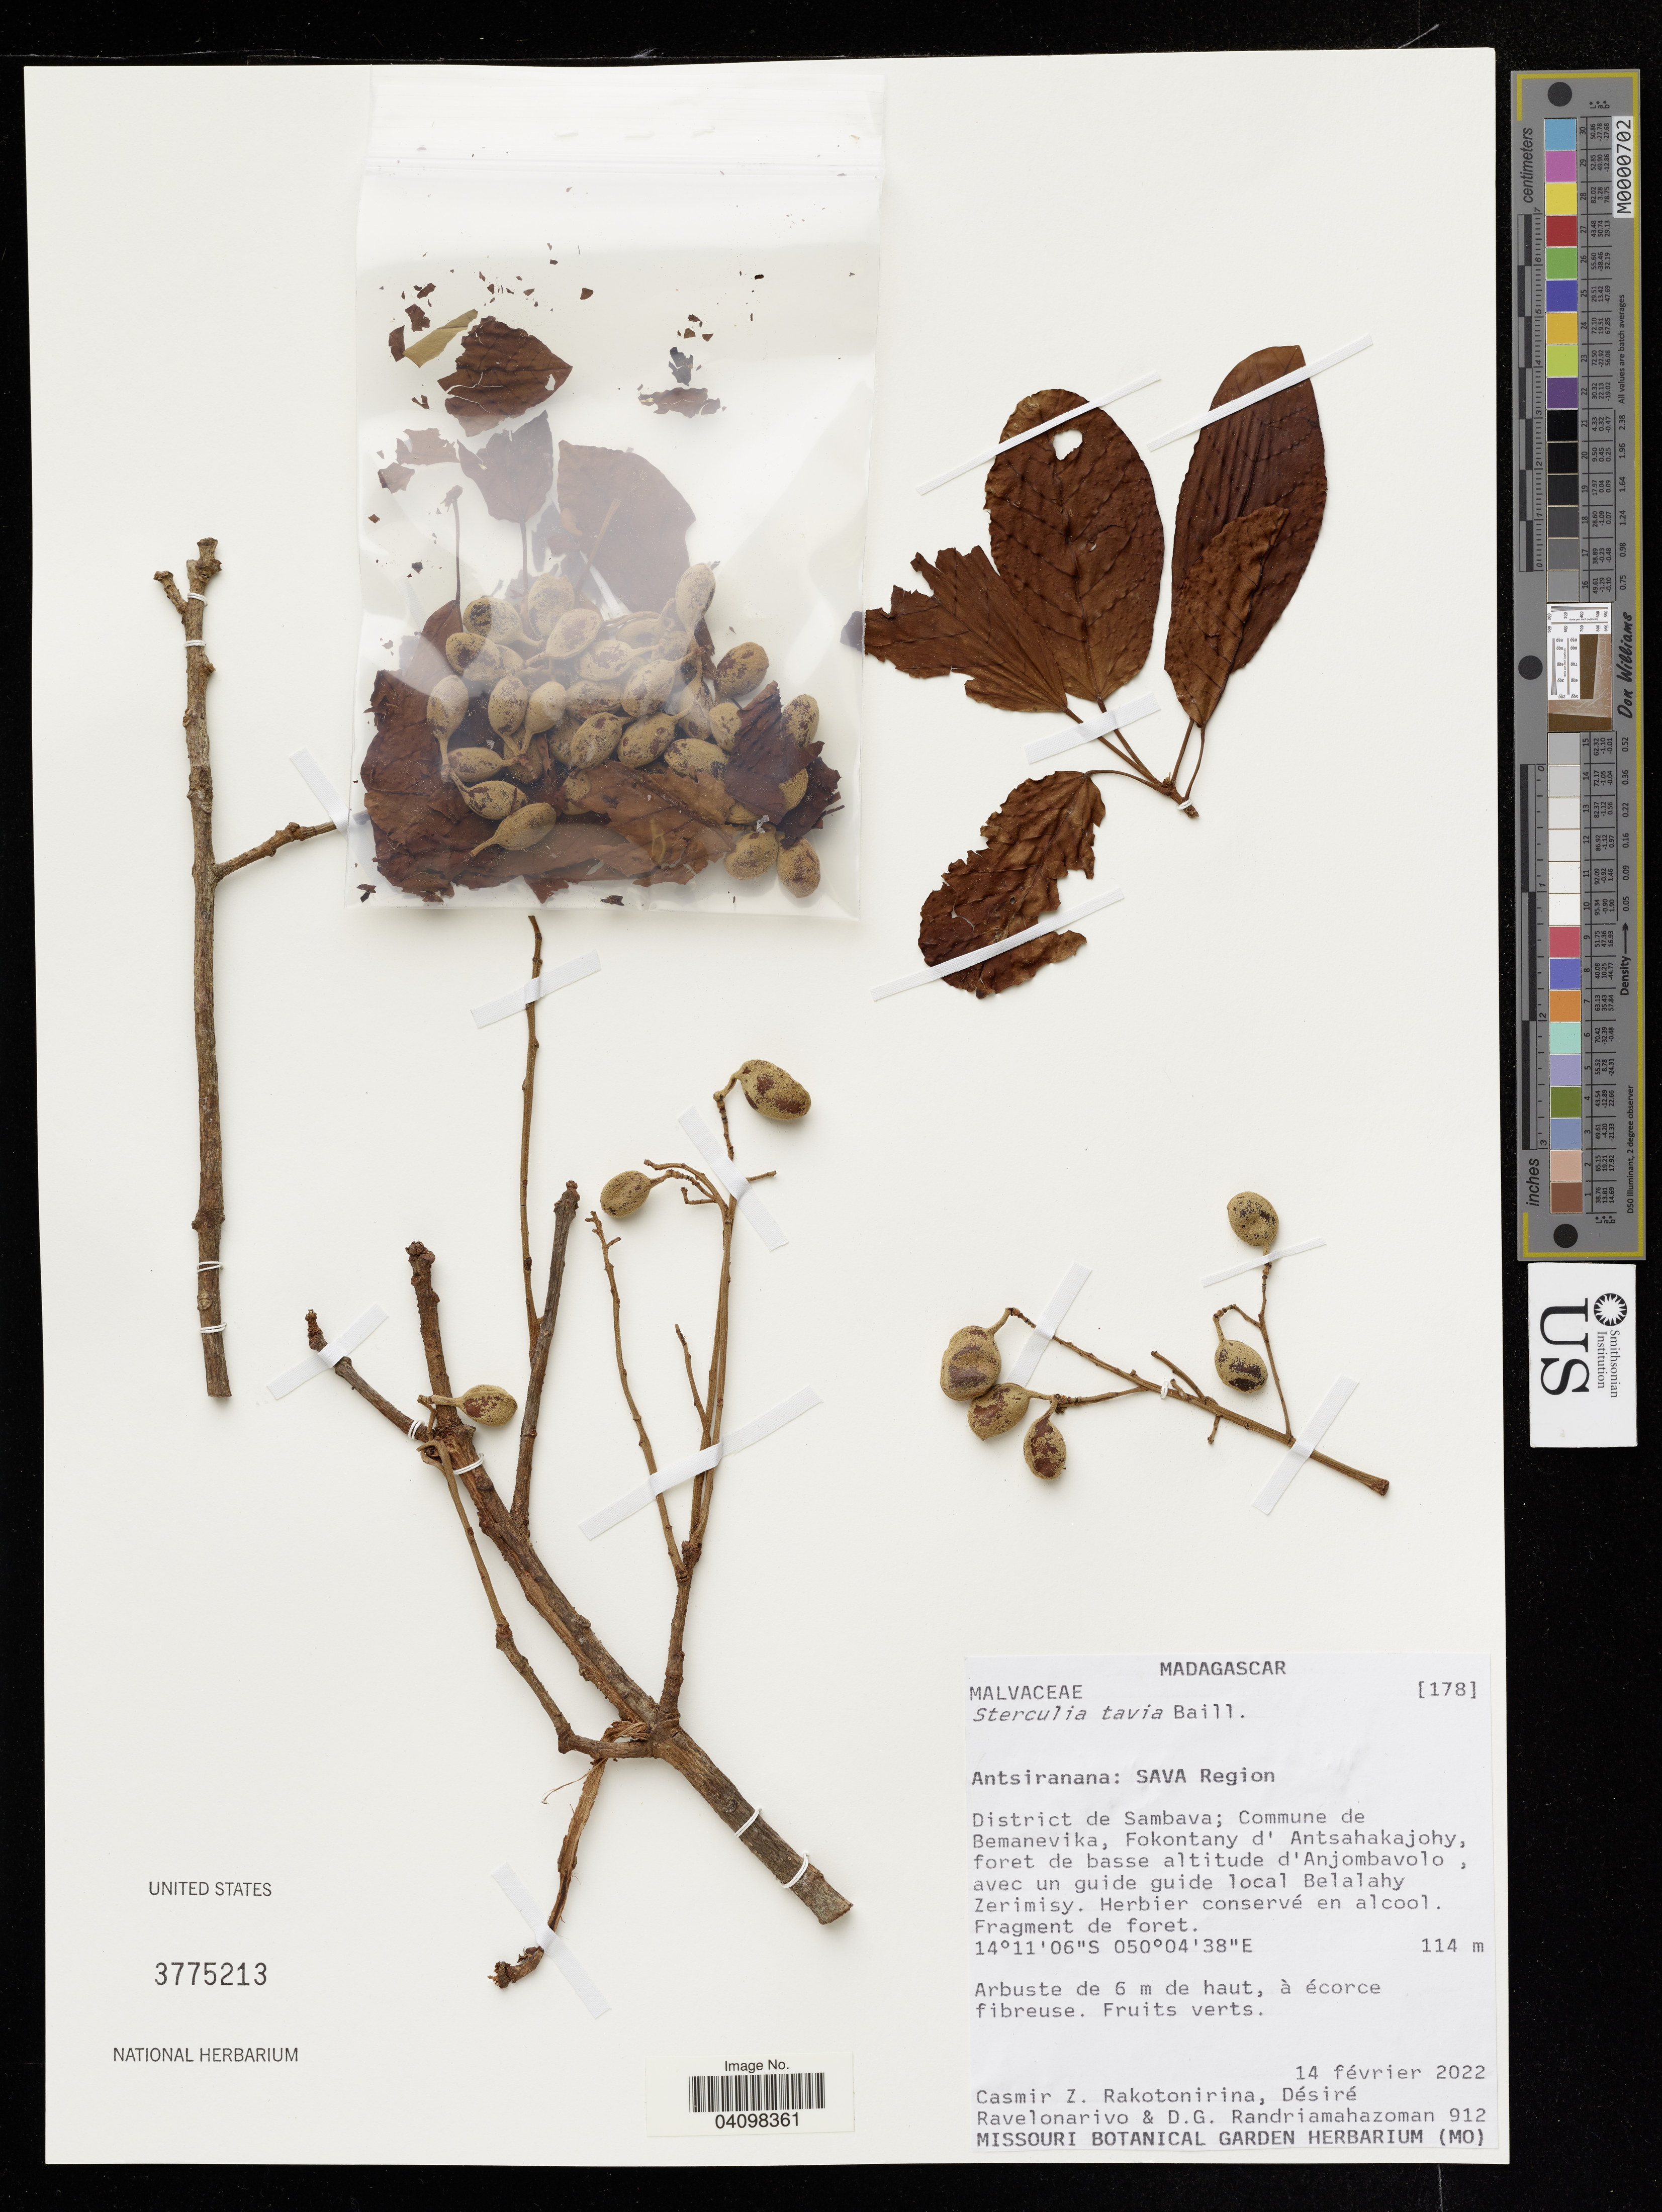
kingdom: Plantae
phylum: Tracheophyta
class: Magnoliopsida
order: Malvales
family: Malvaceae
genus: Sterculia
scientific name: Sterculia tavia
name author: Baill.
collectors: C. Rakotonirina, D. Ravelonarivo & D. Randriamahazoman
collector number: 912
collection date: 2022-02-14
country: Madagascar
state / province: Antsiranana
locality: Sava Region. District de Sambava; Commune de Bemanevika, Fokontany d' Antsahakajohy, foret de basse altitude d'Anjombavolo , avec un guide guide local Belalahy Zerimisy.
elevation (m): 114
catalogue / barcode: US 3775213